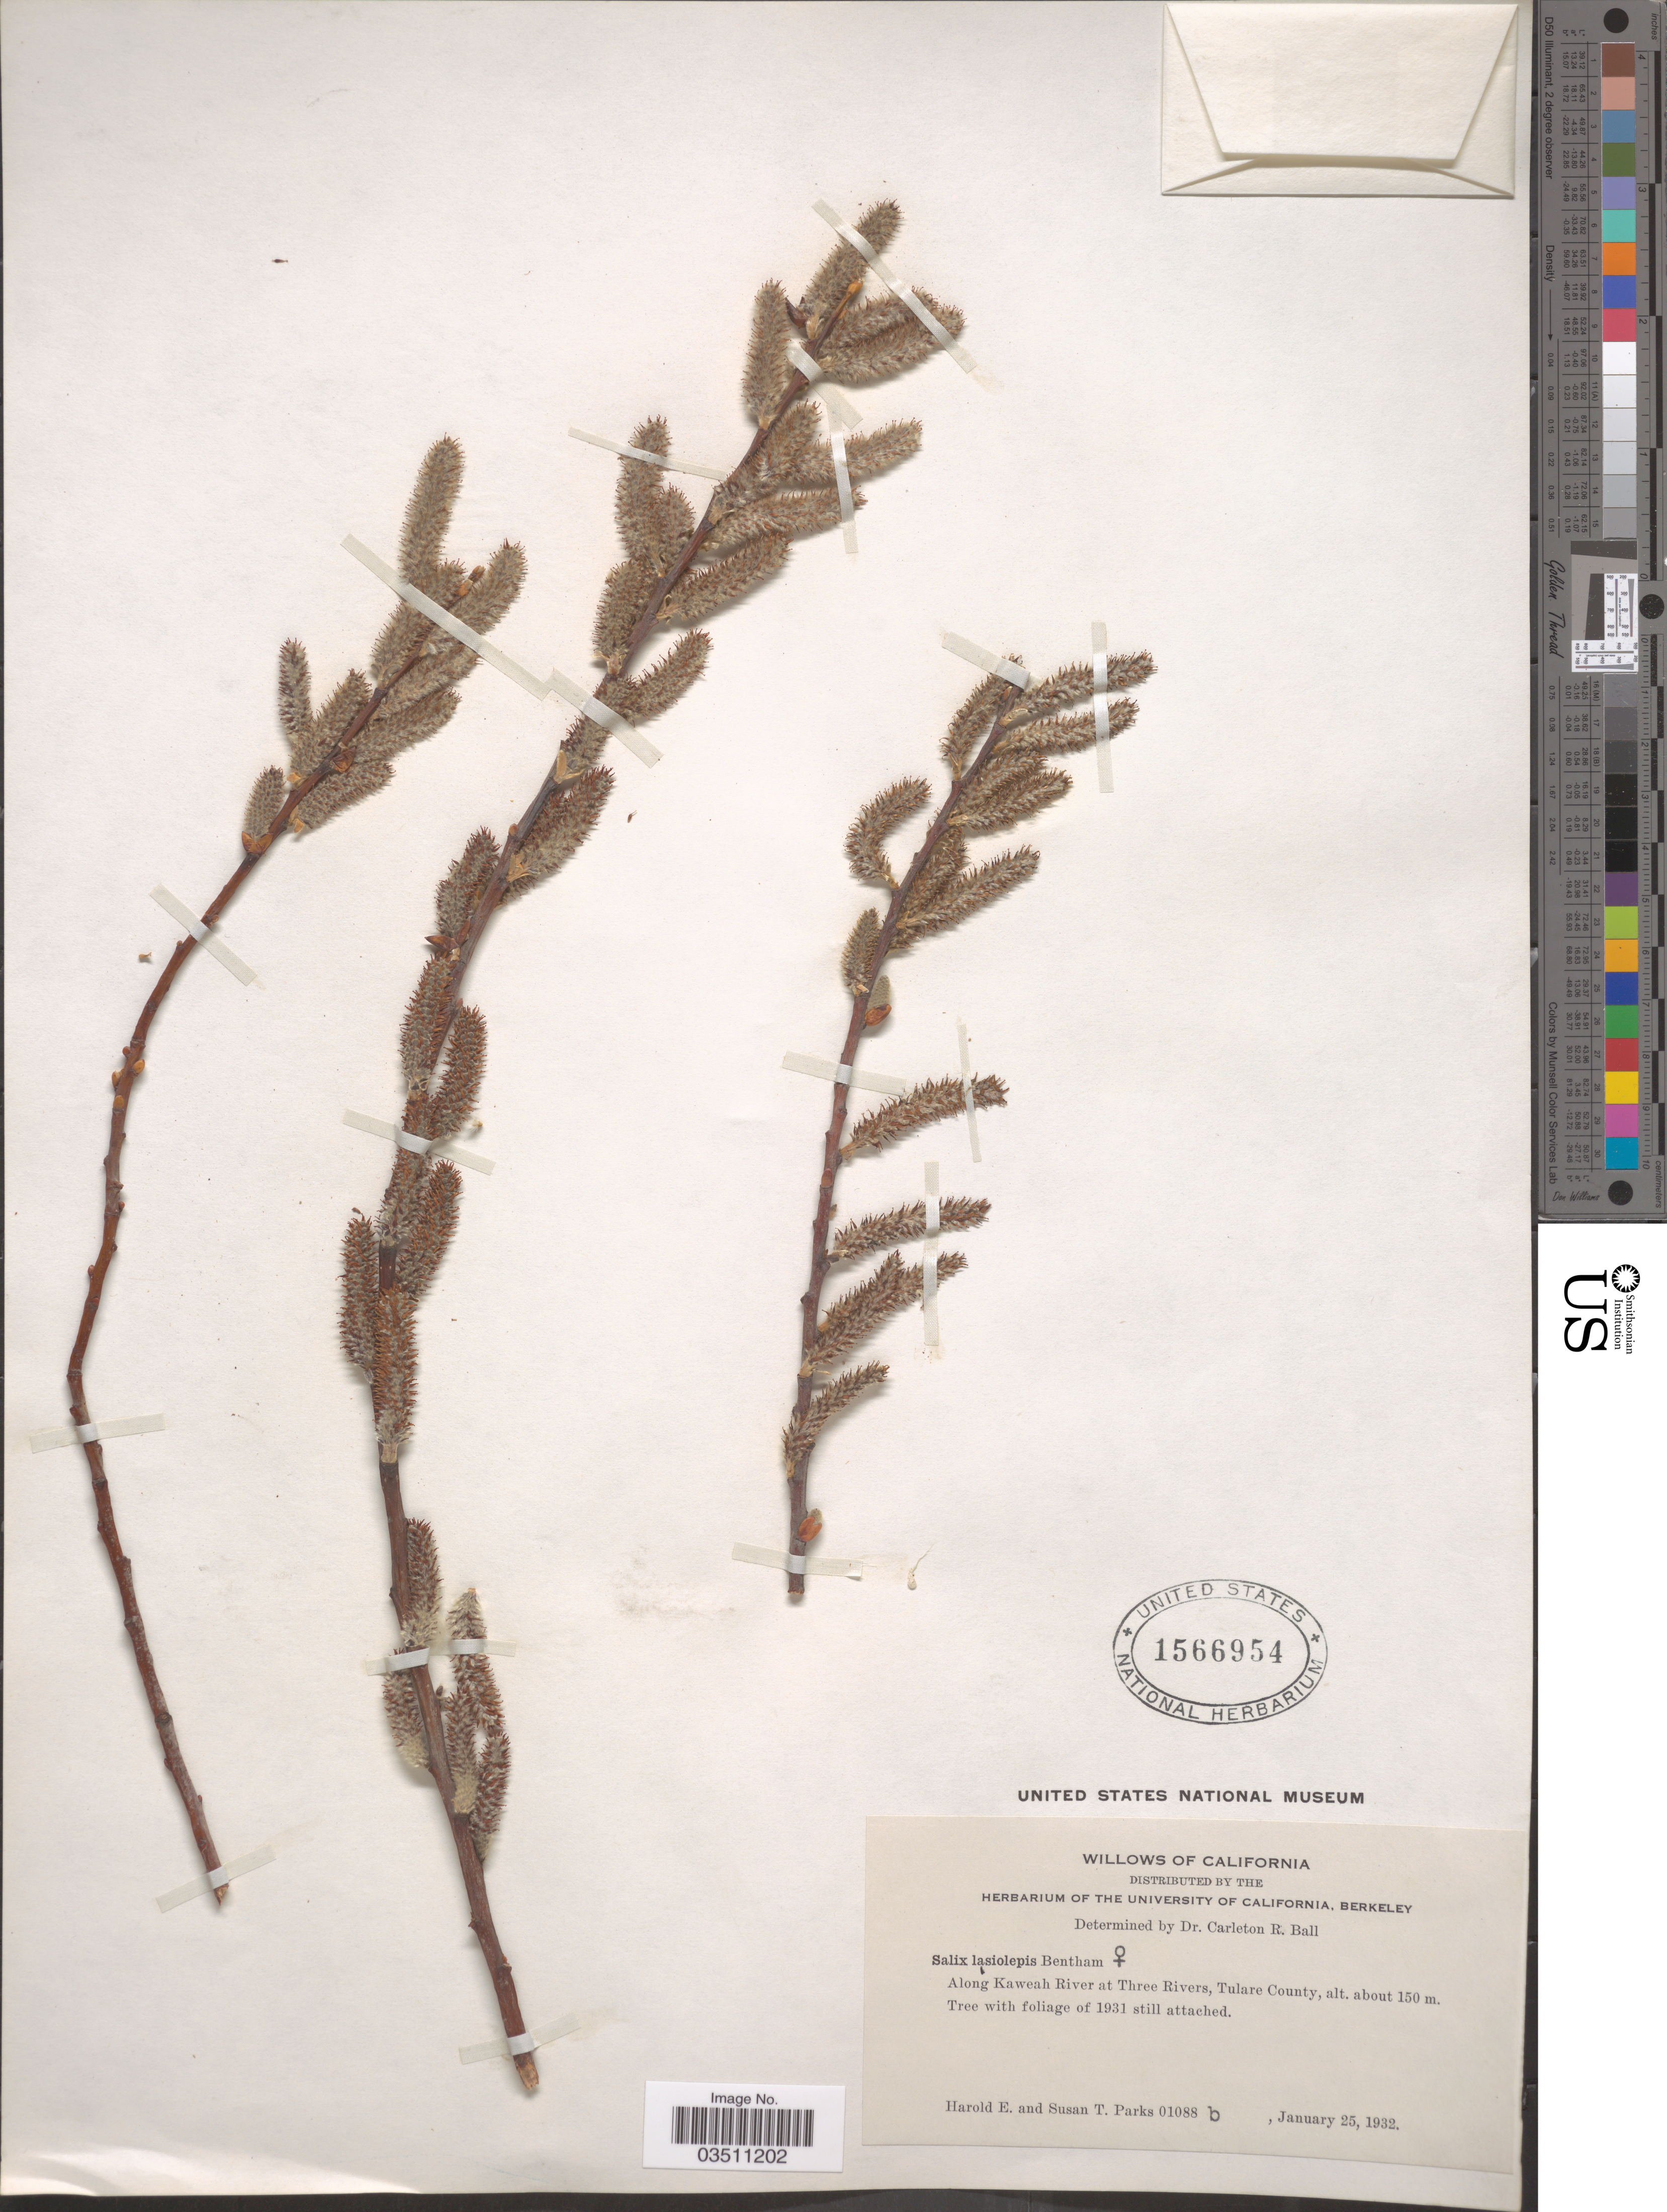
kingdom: Plantae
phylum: Tracheophyta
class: Magnoliopsida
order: Malpighiales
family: Salicaceae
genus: Salix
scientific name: Salix lasiolepis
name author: Benth.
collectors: H. E. Parks & S. Parks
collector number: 01088b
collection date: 1932-01-25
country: United States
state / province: California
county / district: Tulare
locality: Along Kaweah River at Three Rivers, Tulare County.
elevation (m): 150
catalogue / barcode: US 1566954